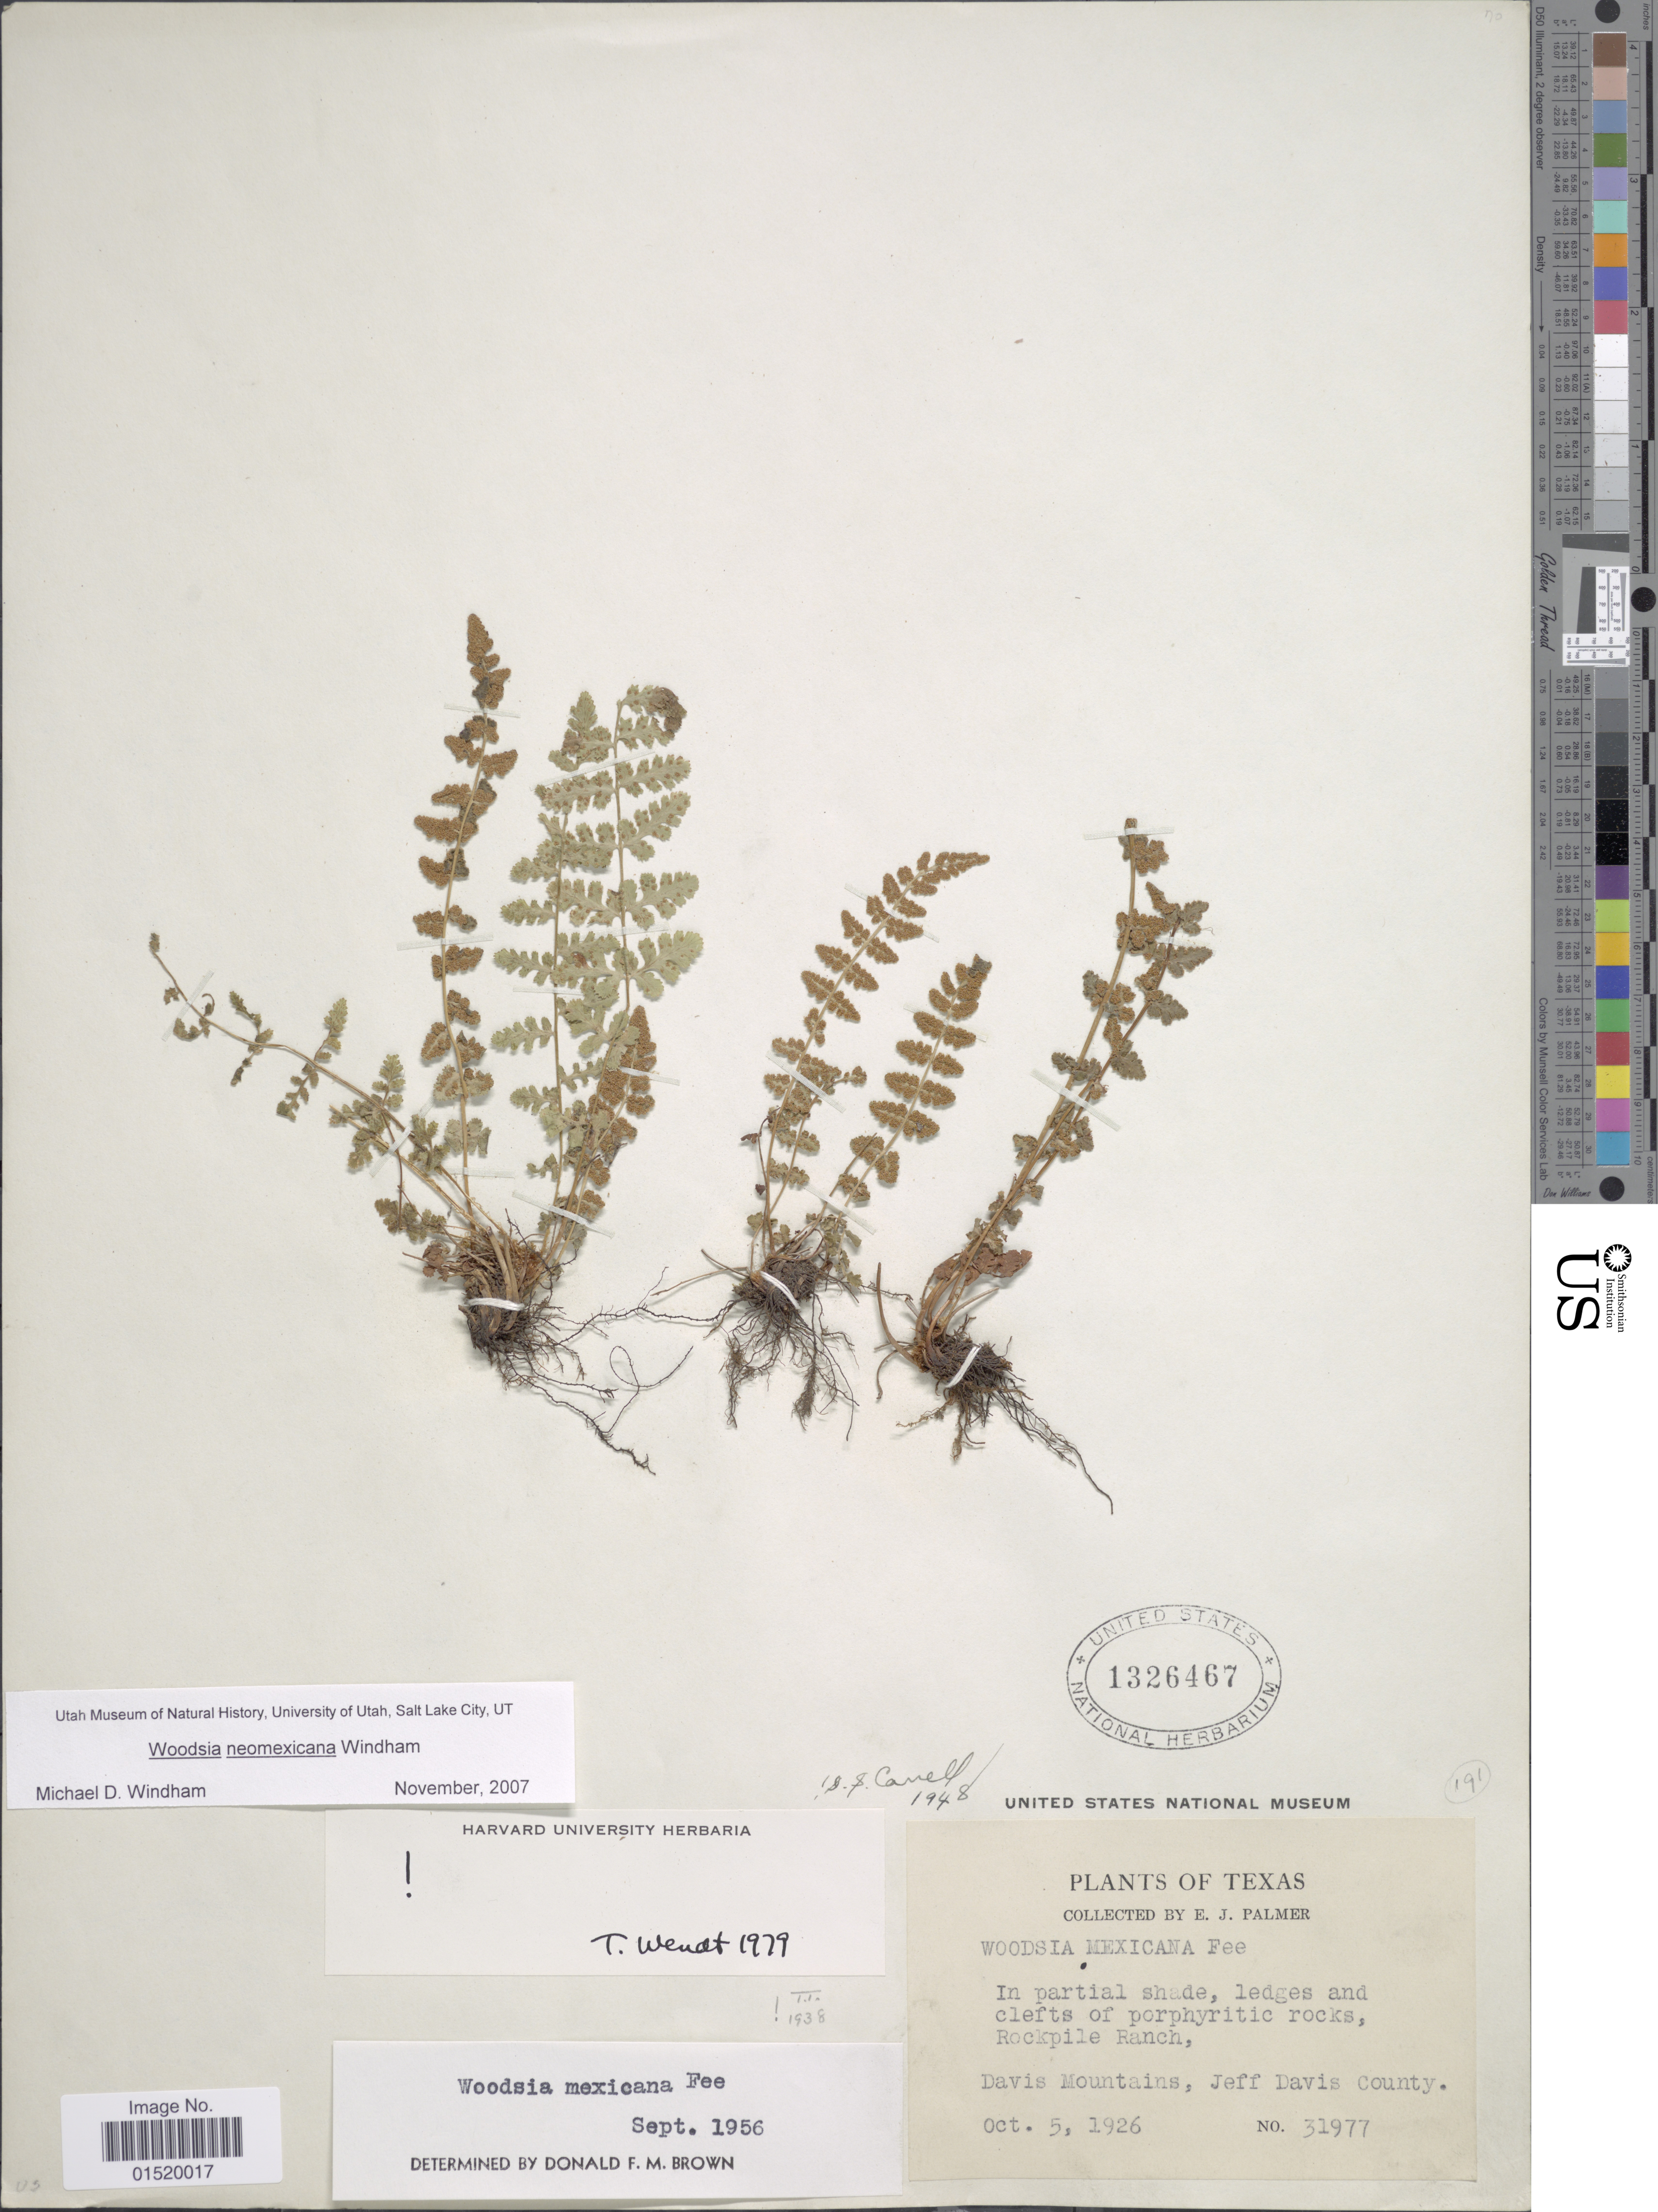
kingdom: Plantae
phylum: Tracheophyta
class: Polypodiopsida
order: Polypodiales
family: Woodsiaceae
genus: Woodsia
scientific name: Woodsia neomexicana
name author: Windham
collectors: E. J. Palmer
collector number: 31977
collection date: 1926-10-05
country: United States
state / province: Texas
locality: Rockpile Ranch, Davis Mountains, Jeff Davis County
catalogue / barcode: US 1326467